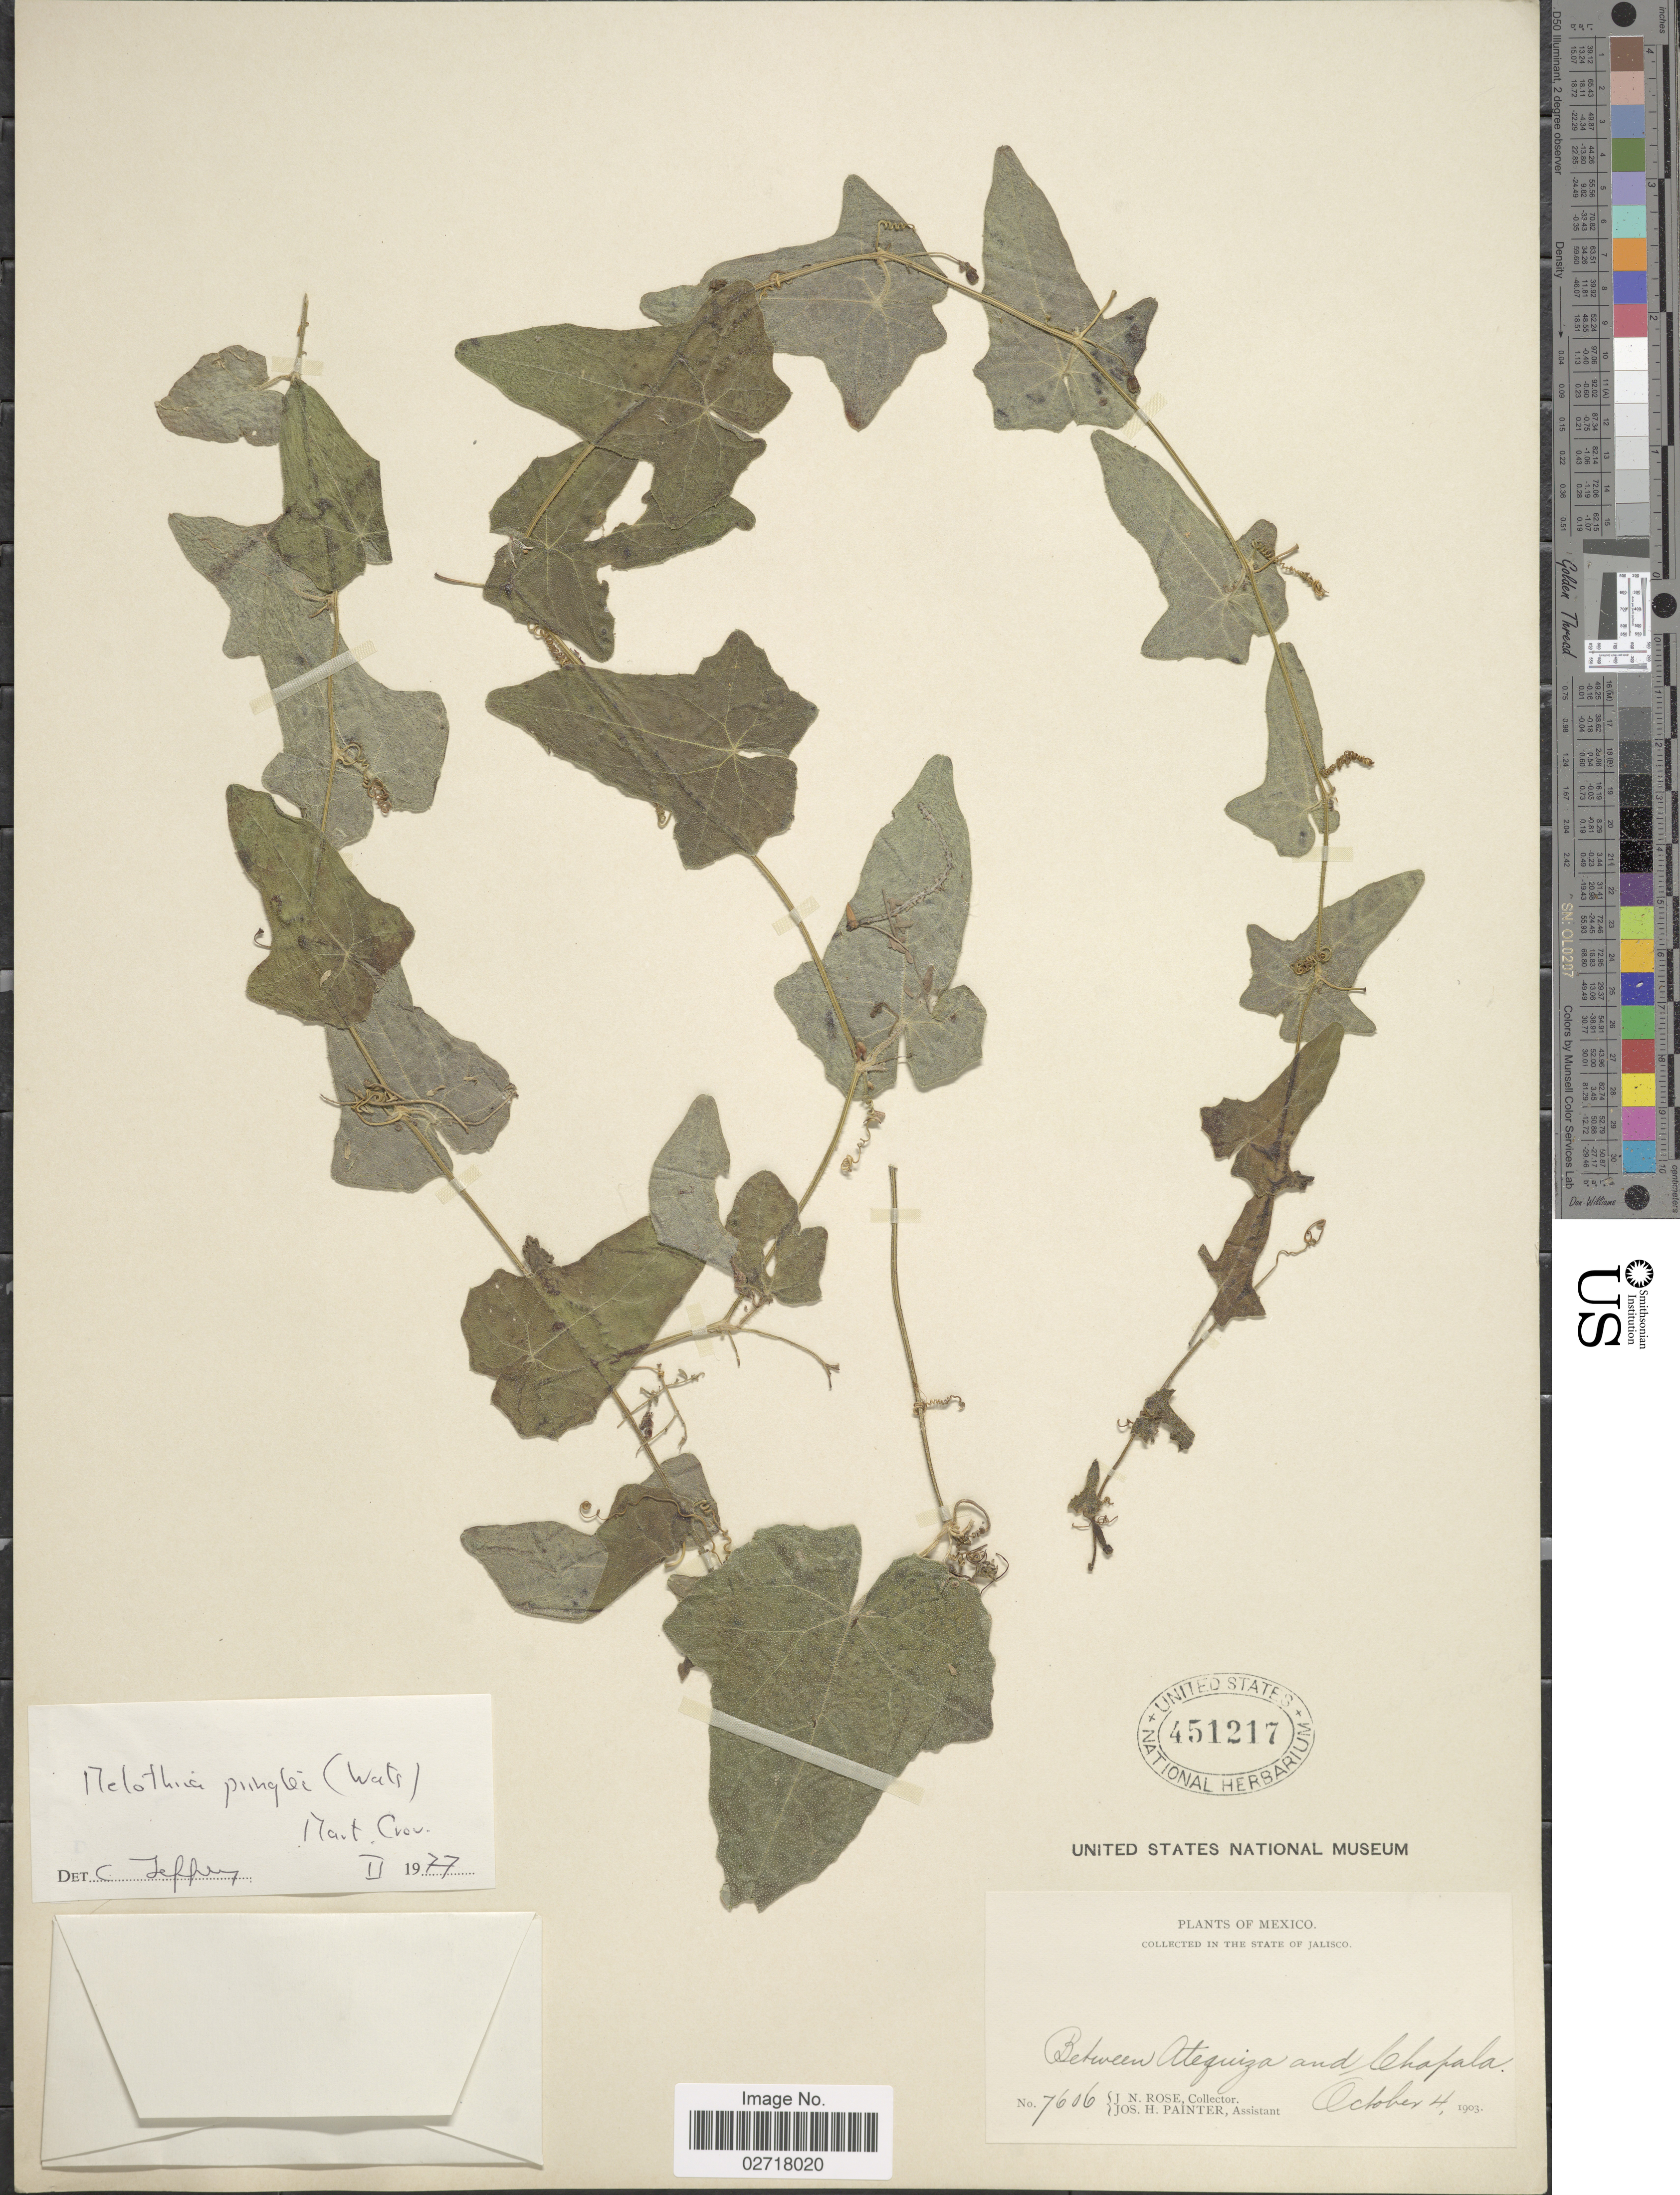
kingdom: Plantae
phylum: Tracheophyta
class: Magnoliopsida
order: Cucurbitales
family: Cucurbitaceae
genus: Melothria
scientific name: Melothria pringlei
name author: (S. Watson) Mart. Crov.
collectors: J. N. Rose & J. H. Painter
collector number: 7606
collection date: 1903-10-04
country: Mexico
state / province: Jalisco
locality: Between Atequiza and Chapala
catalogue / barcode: US 451217